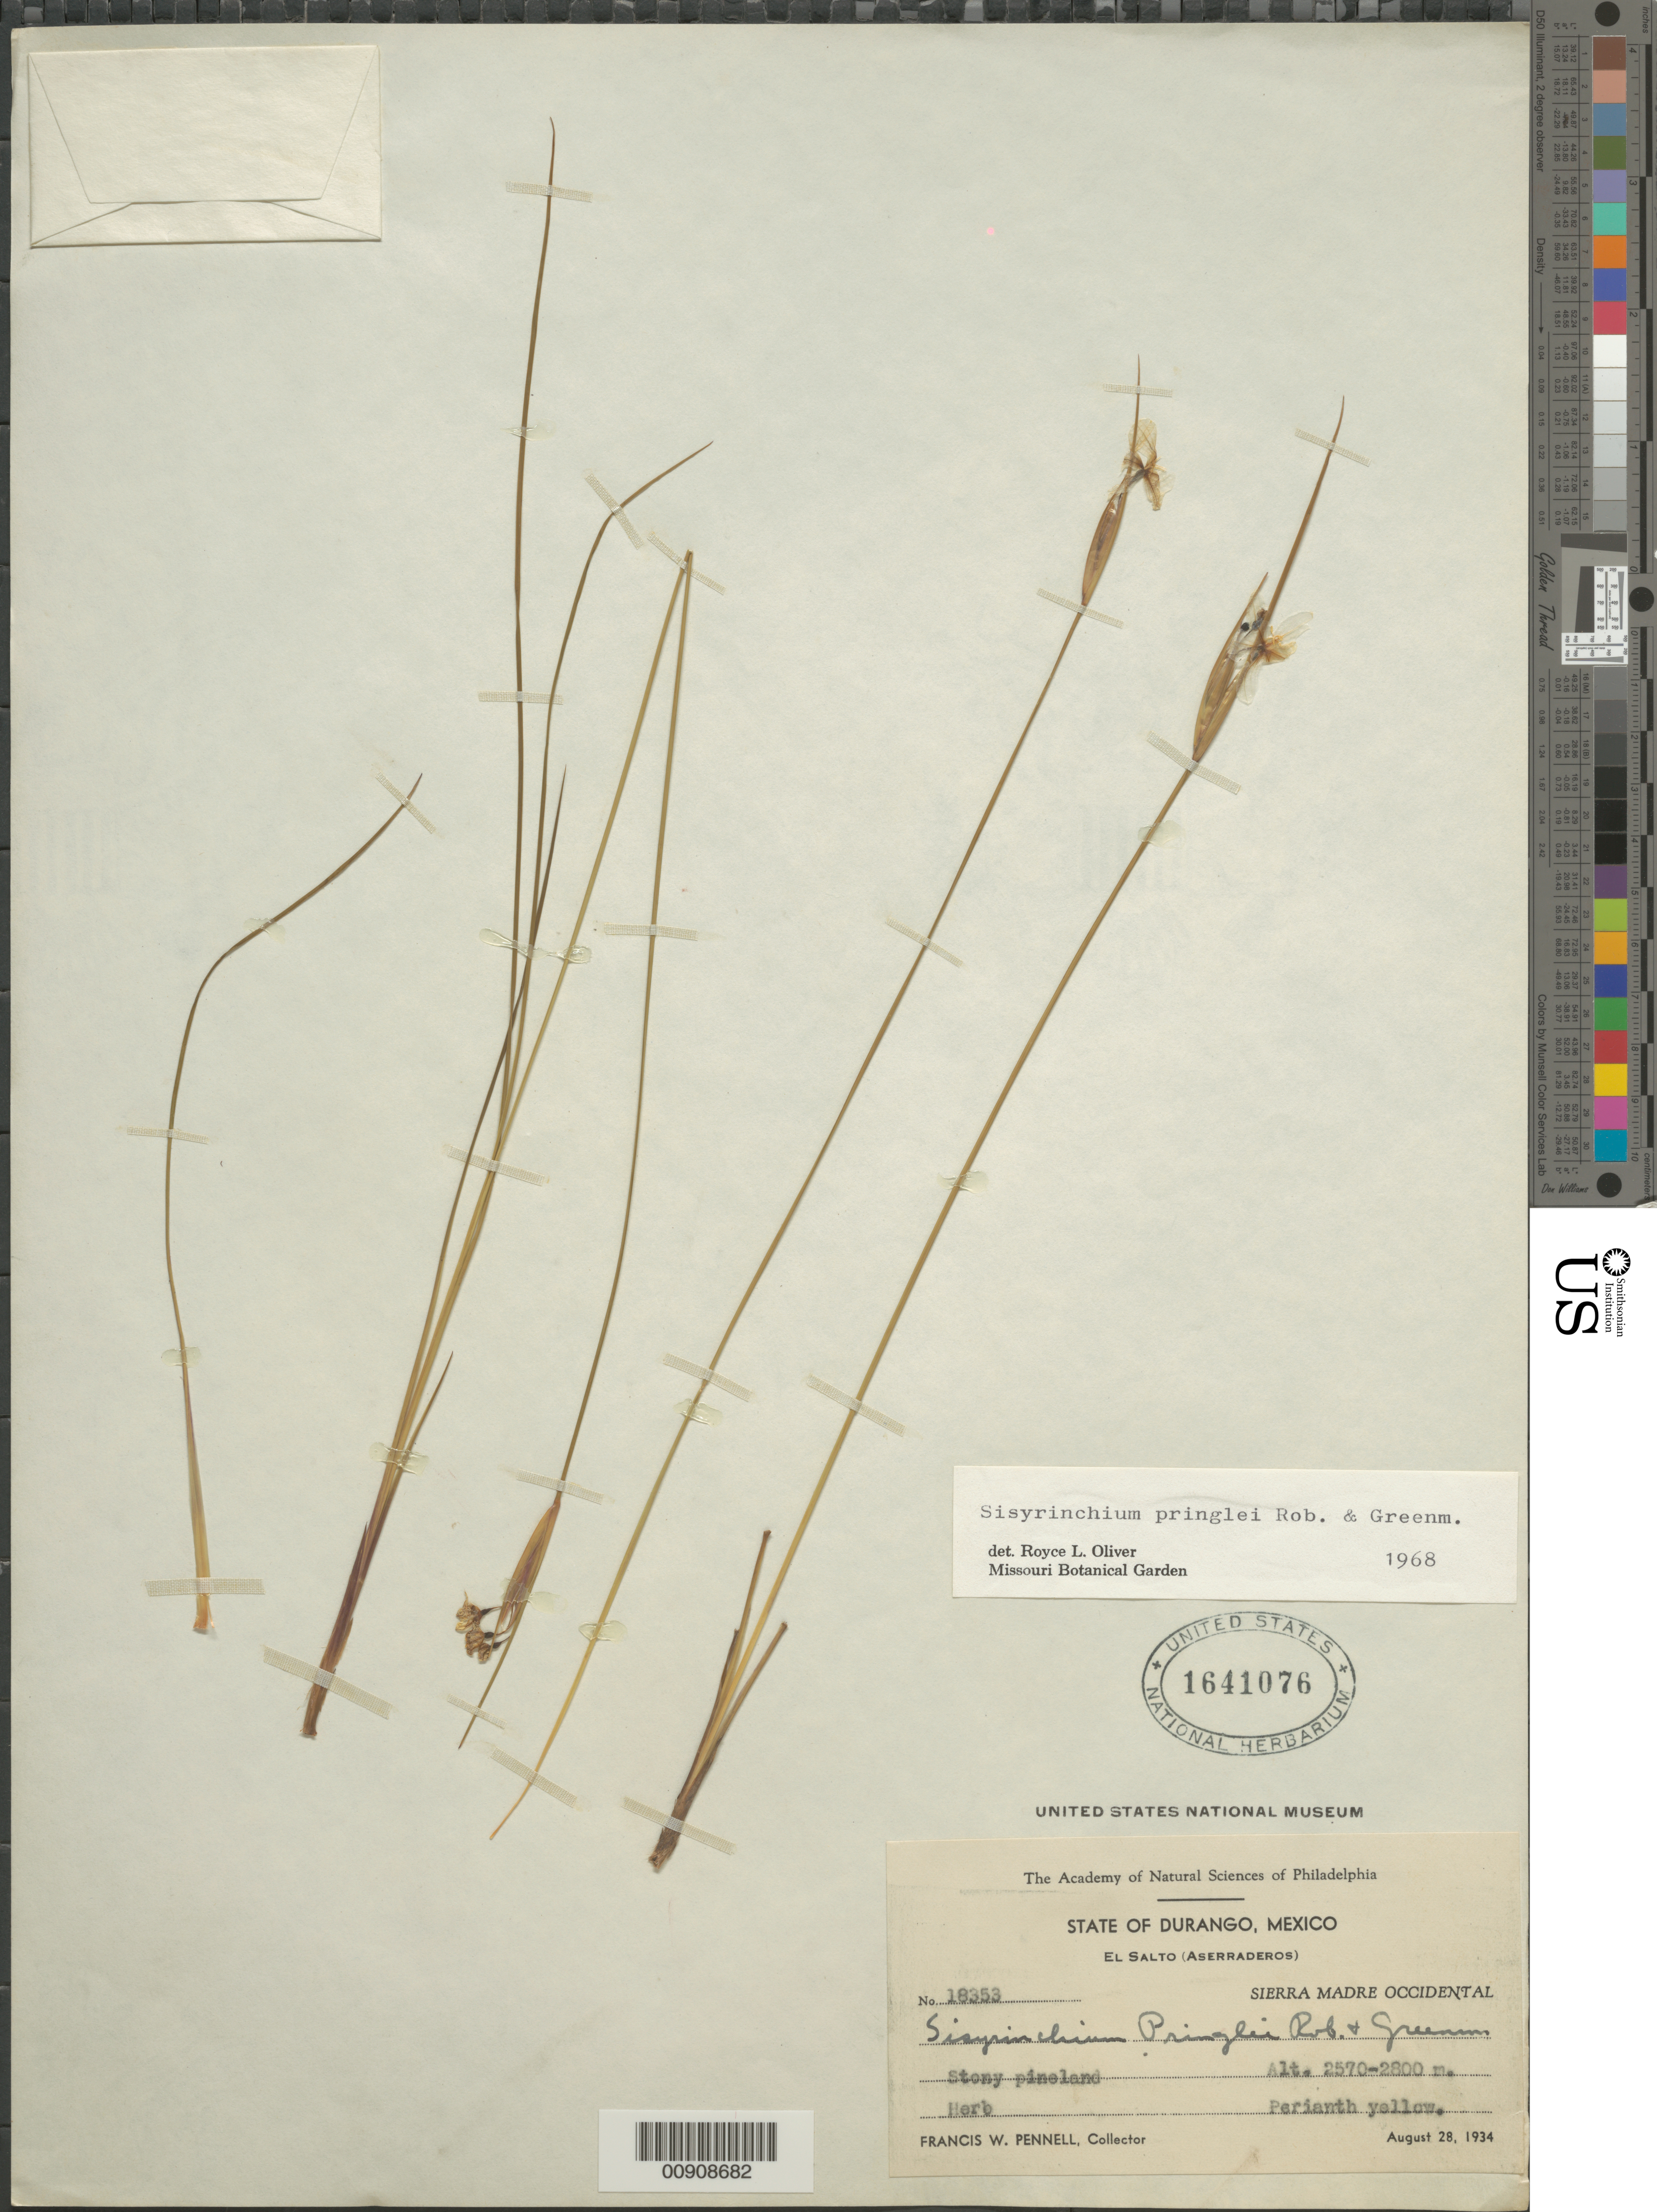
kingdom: Plantae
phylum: Tracheophyta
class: Liliopsida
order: Asparagales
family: Iridaceae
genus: Sisyrinchium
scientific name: Sisyrinchium pringlei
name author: B.L. Rob. & Greenm.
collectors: F. W. Pennell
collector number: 18353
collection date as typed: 28 Aug 1934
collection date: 1934-08-28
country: Mexico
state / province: Durango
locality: El Salto (Aserraderos), State of Durango. Sierra Madre Occidental.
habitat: Stony pineland.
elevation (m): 2800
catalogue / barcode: US 1641076